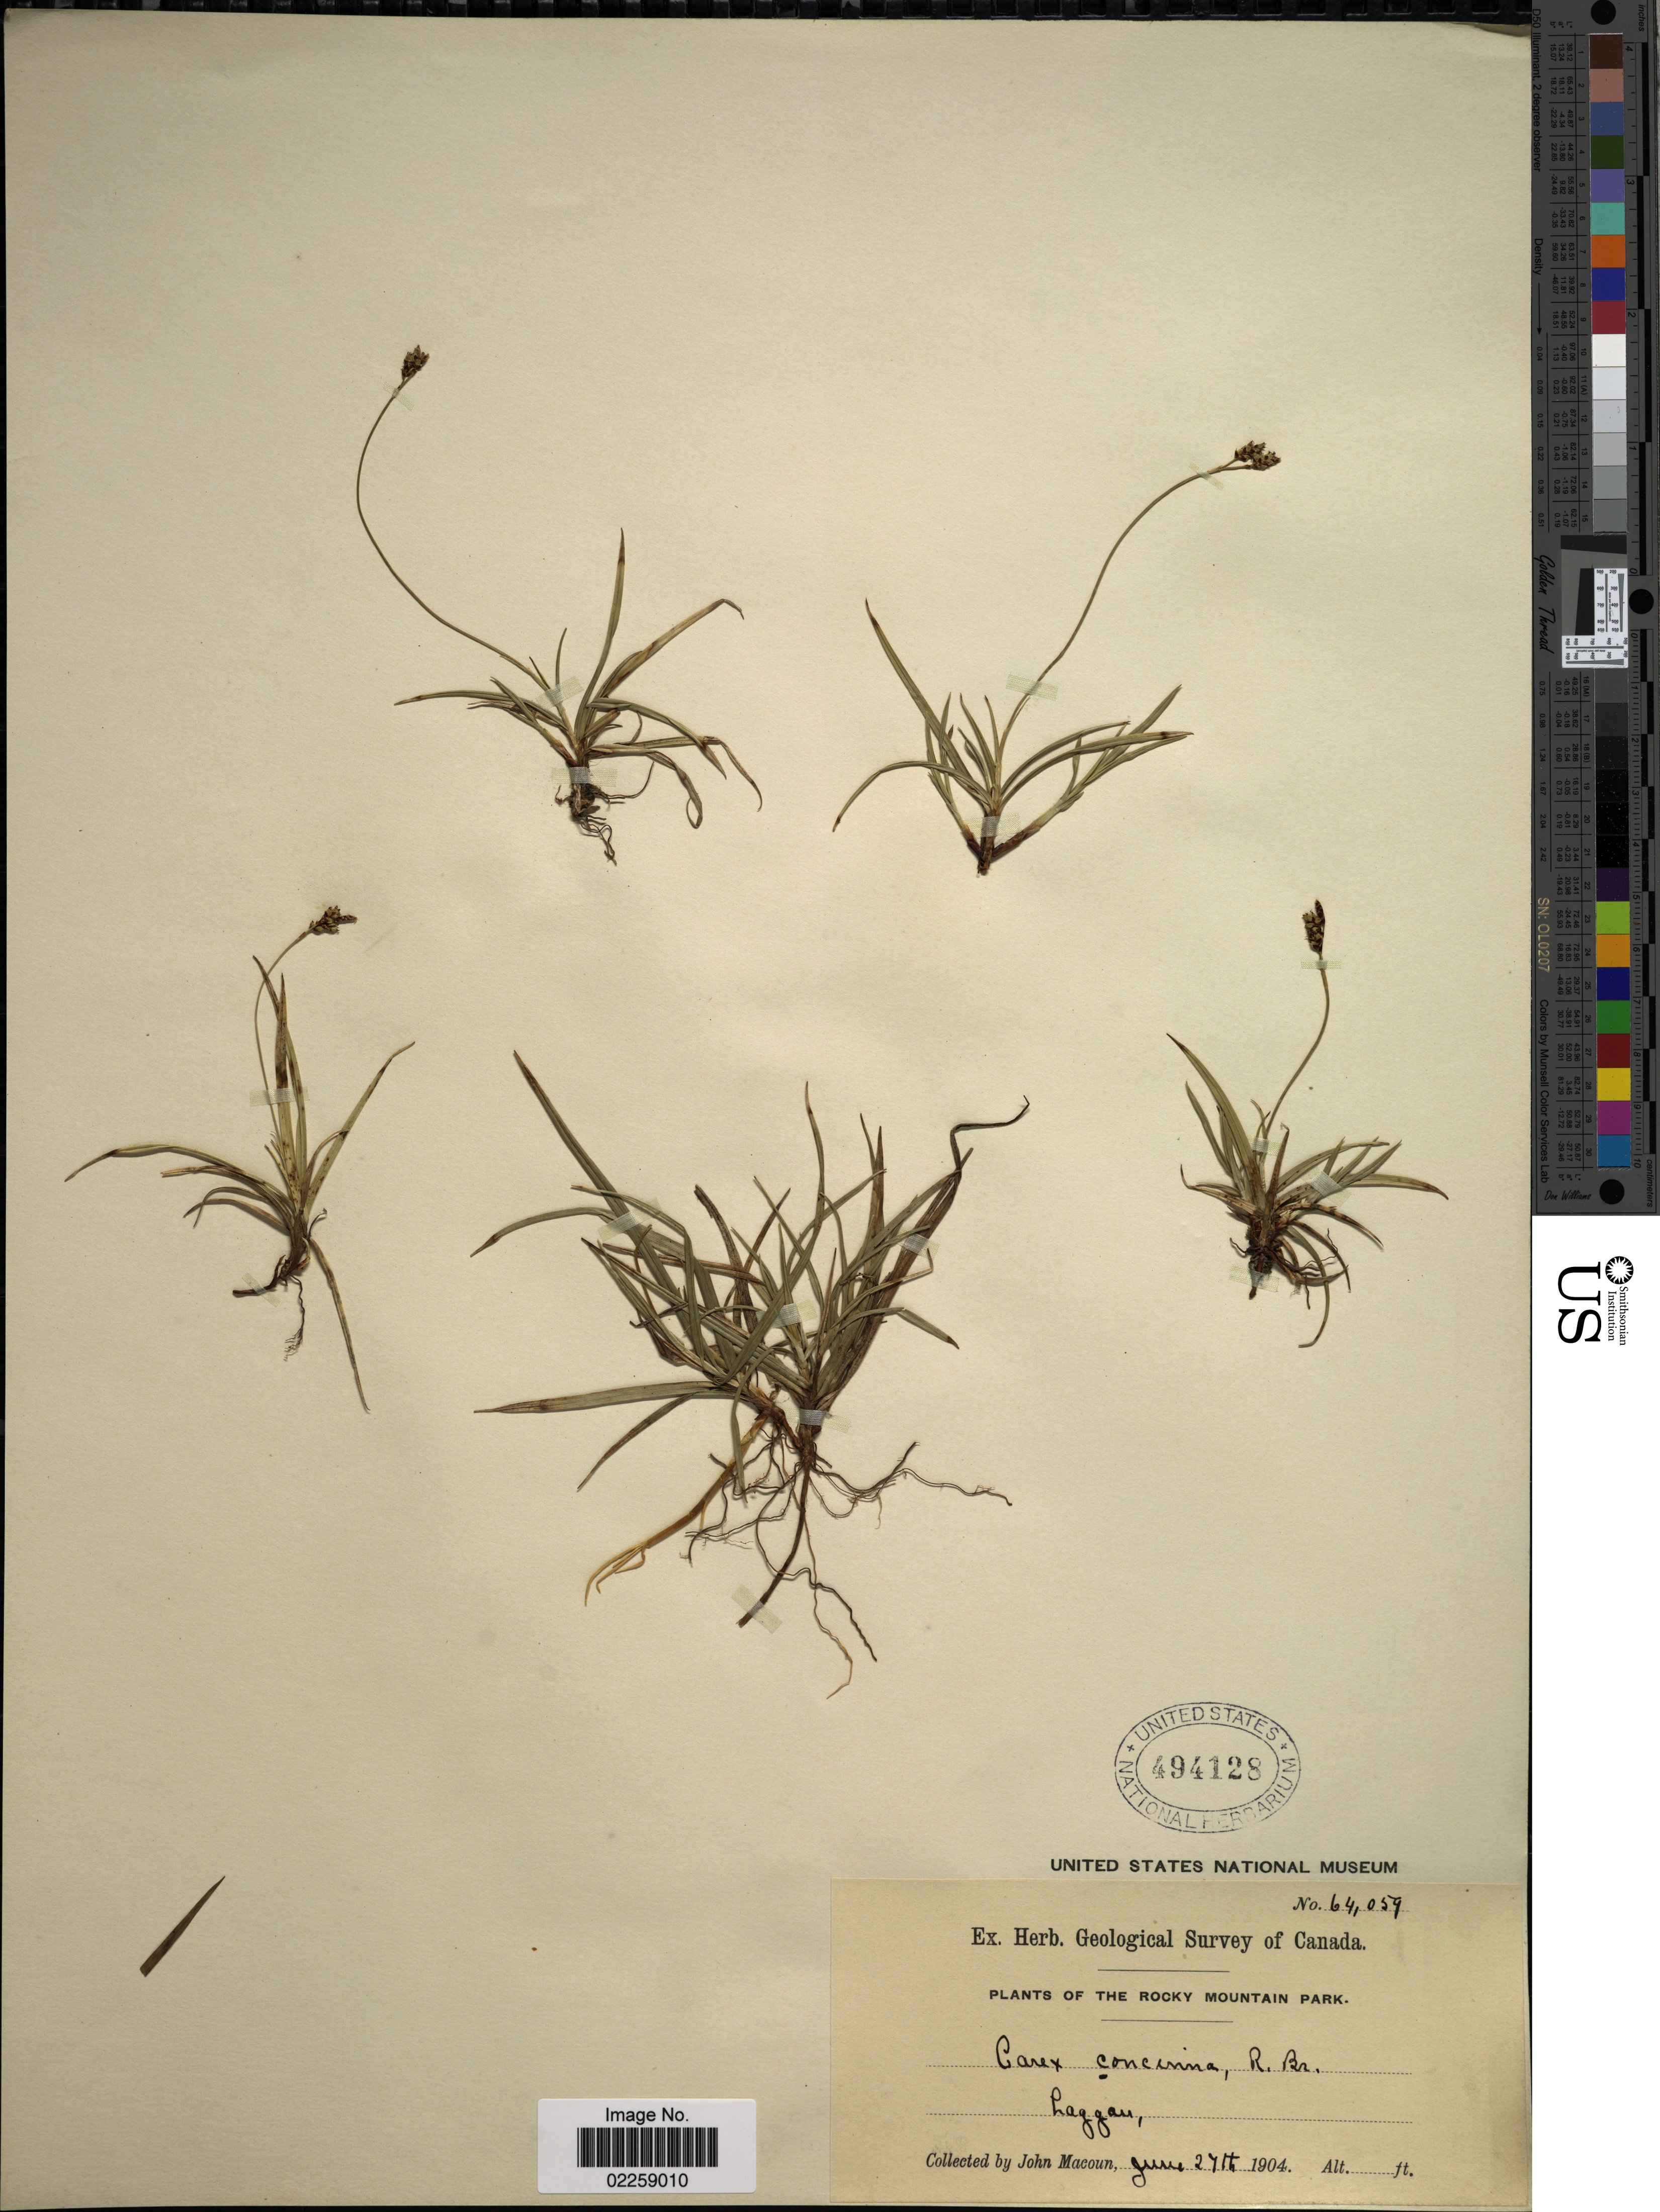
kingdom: Plantae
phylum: Tracheophyta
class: Liliopsida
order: Poales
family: Cyperaceae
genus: Carex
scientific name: Carex concinna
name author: R. Br.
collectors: J. Macoun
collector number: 64059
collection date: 1904-06-27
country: Canada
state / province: Alberta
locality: Laggan, The Rocky Mountain Park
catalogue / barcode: US 494128